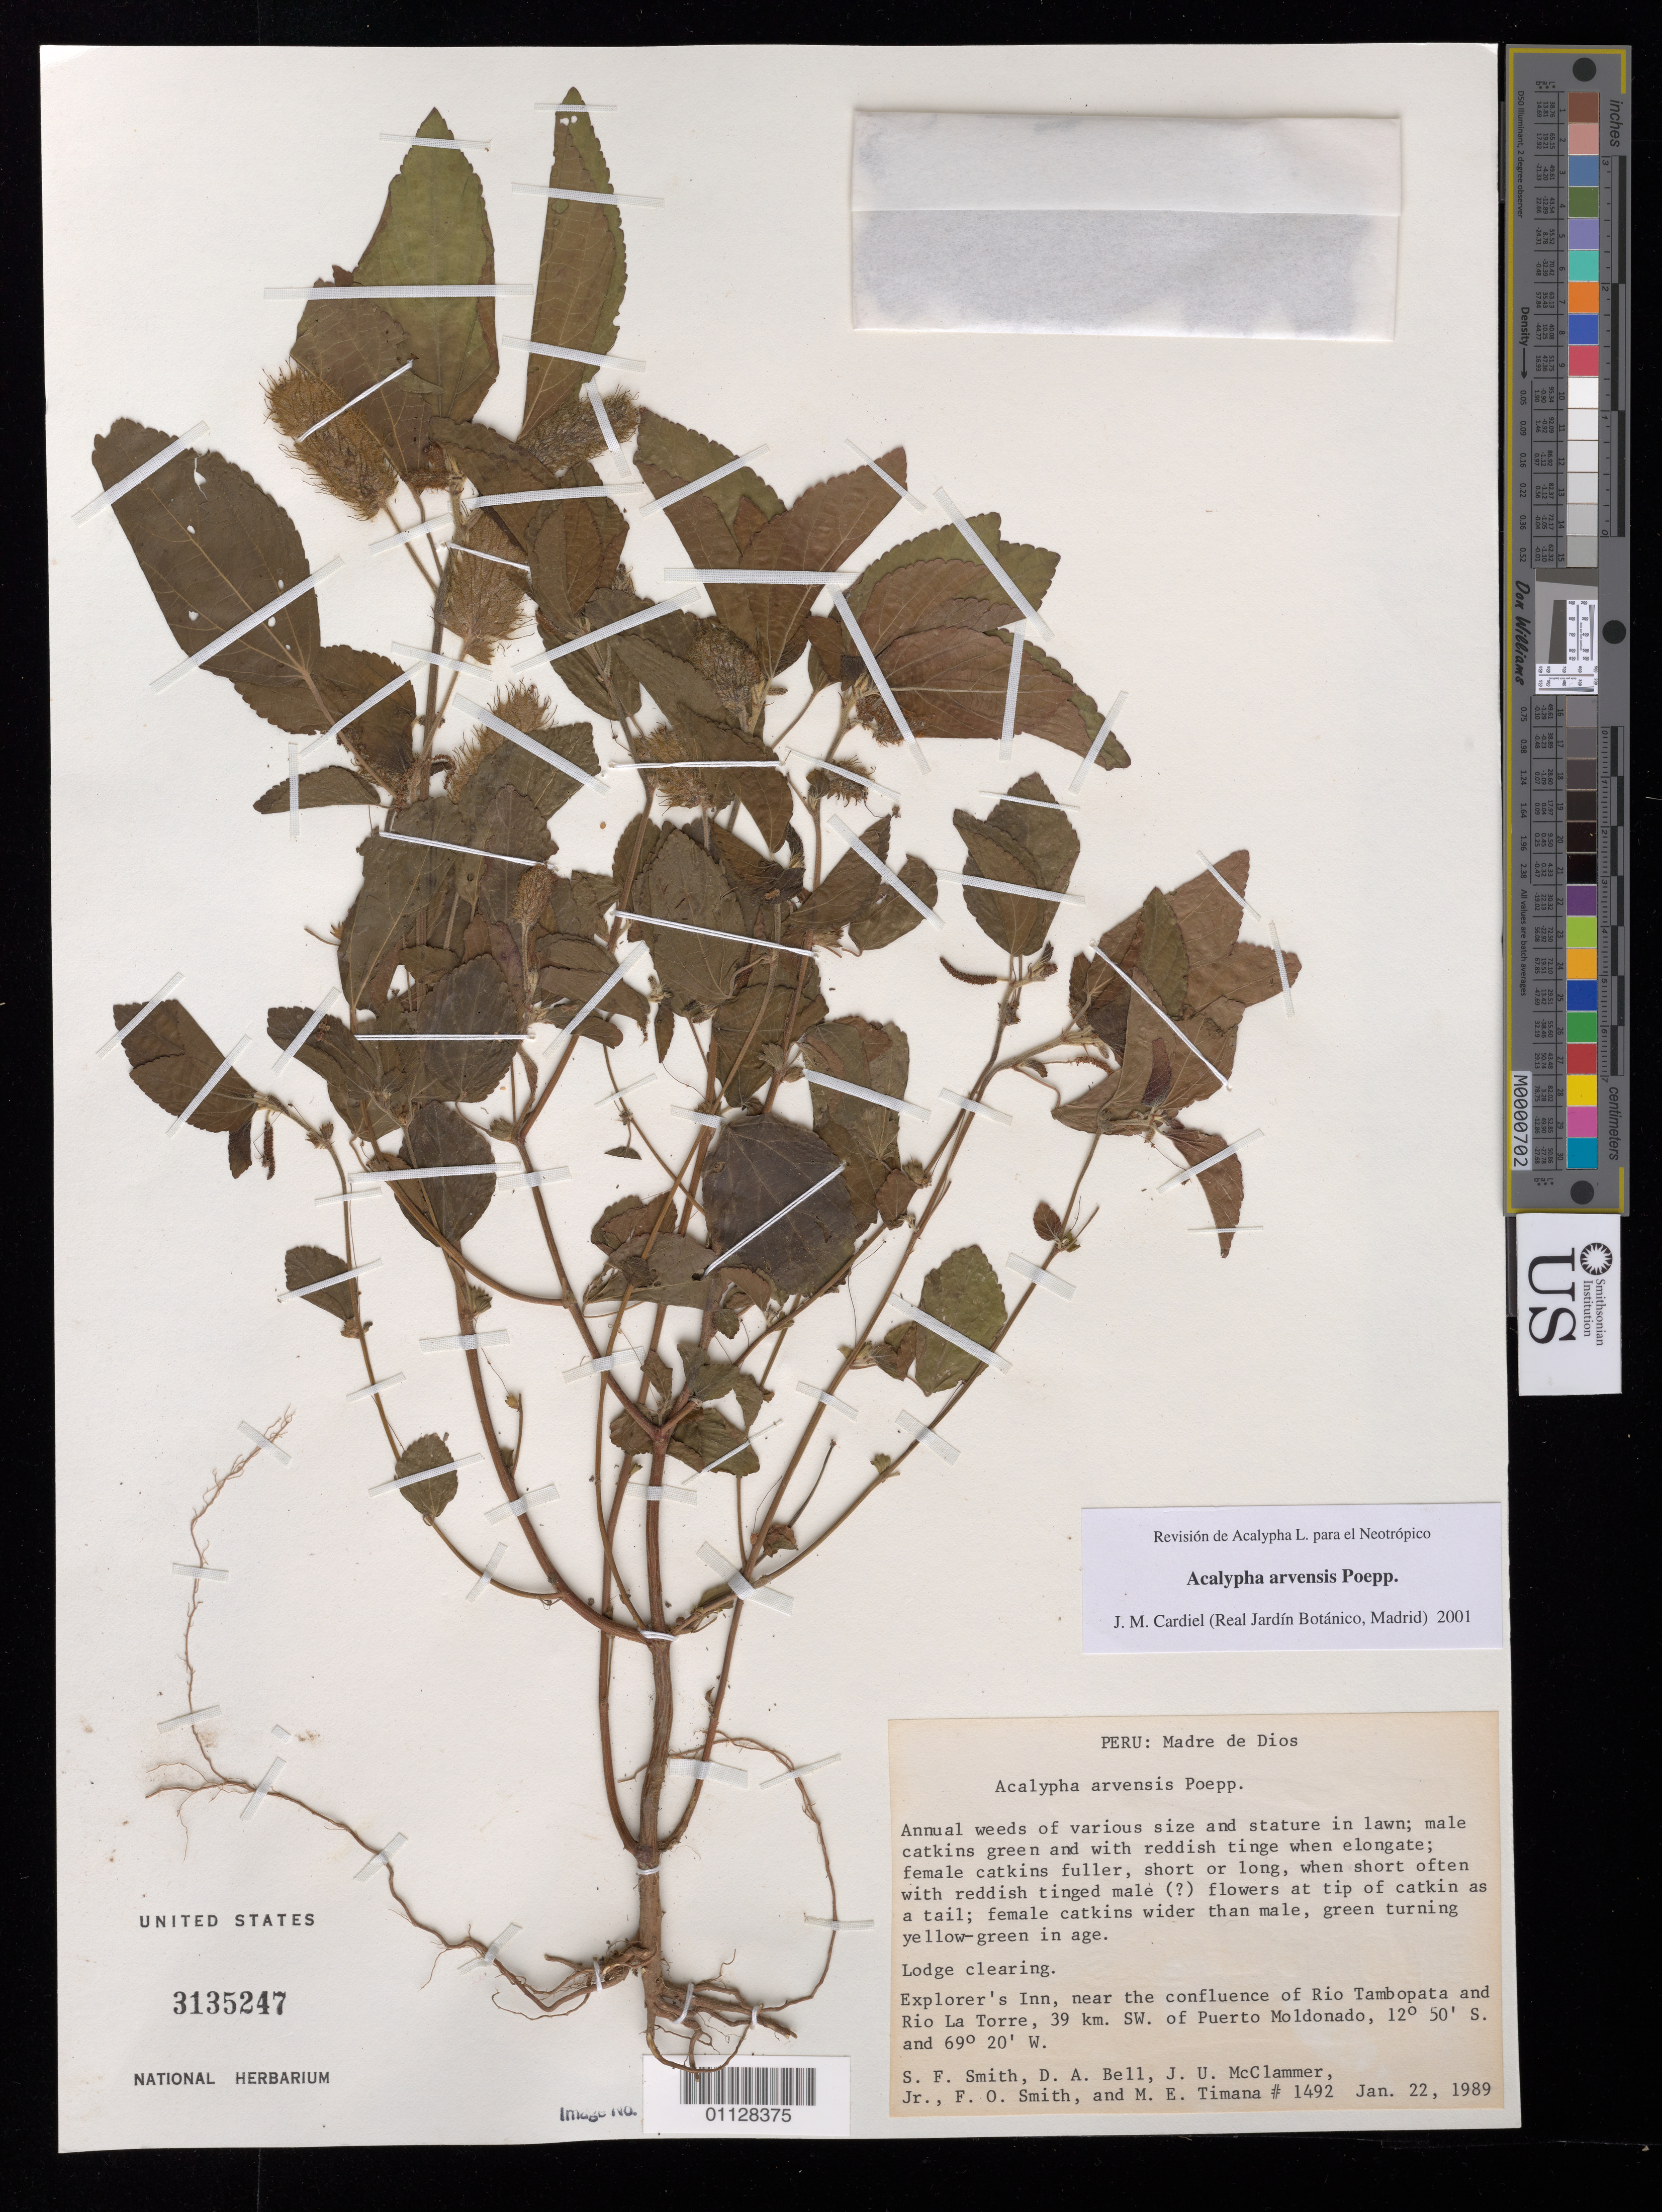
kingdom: Plantae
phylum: Tracheophyta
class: Magnoliopsida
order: Malpighiales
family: Euphorbiaceae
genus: Acalypha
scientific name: Acalypha arvensis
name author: Poepp.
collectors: S.F. Smith, D. A. Bell, J. McClammer Jr. & F. Smith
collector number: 1492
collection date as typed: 22 Jan 1989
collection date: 1989-01-22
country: Peru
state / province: Madre de Dios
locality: Near the confluence of Rio Tambopata and Rio La Torre, 39 km SW of Puerto Moldonado.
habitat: Weed.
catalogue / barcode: US 3135247